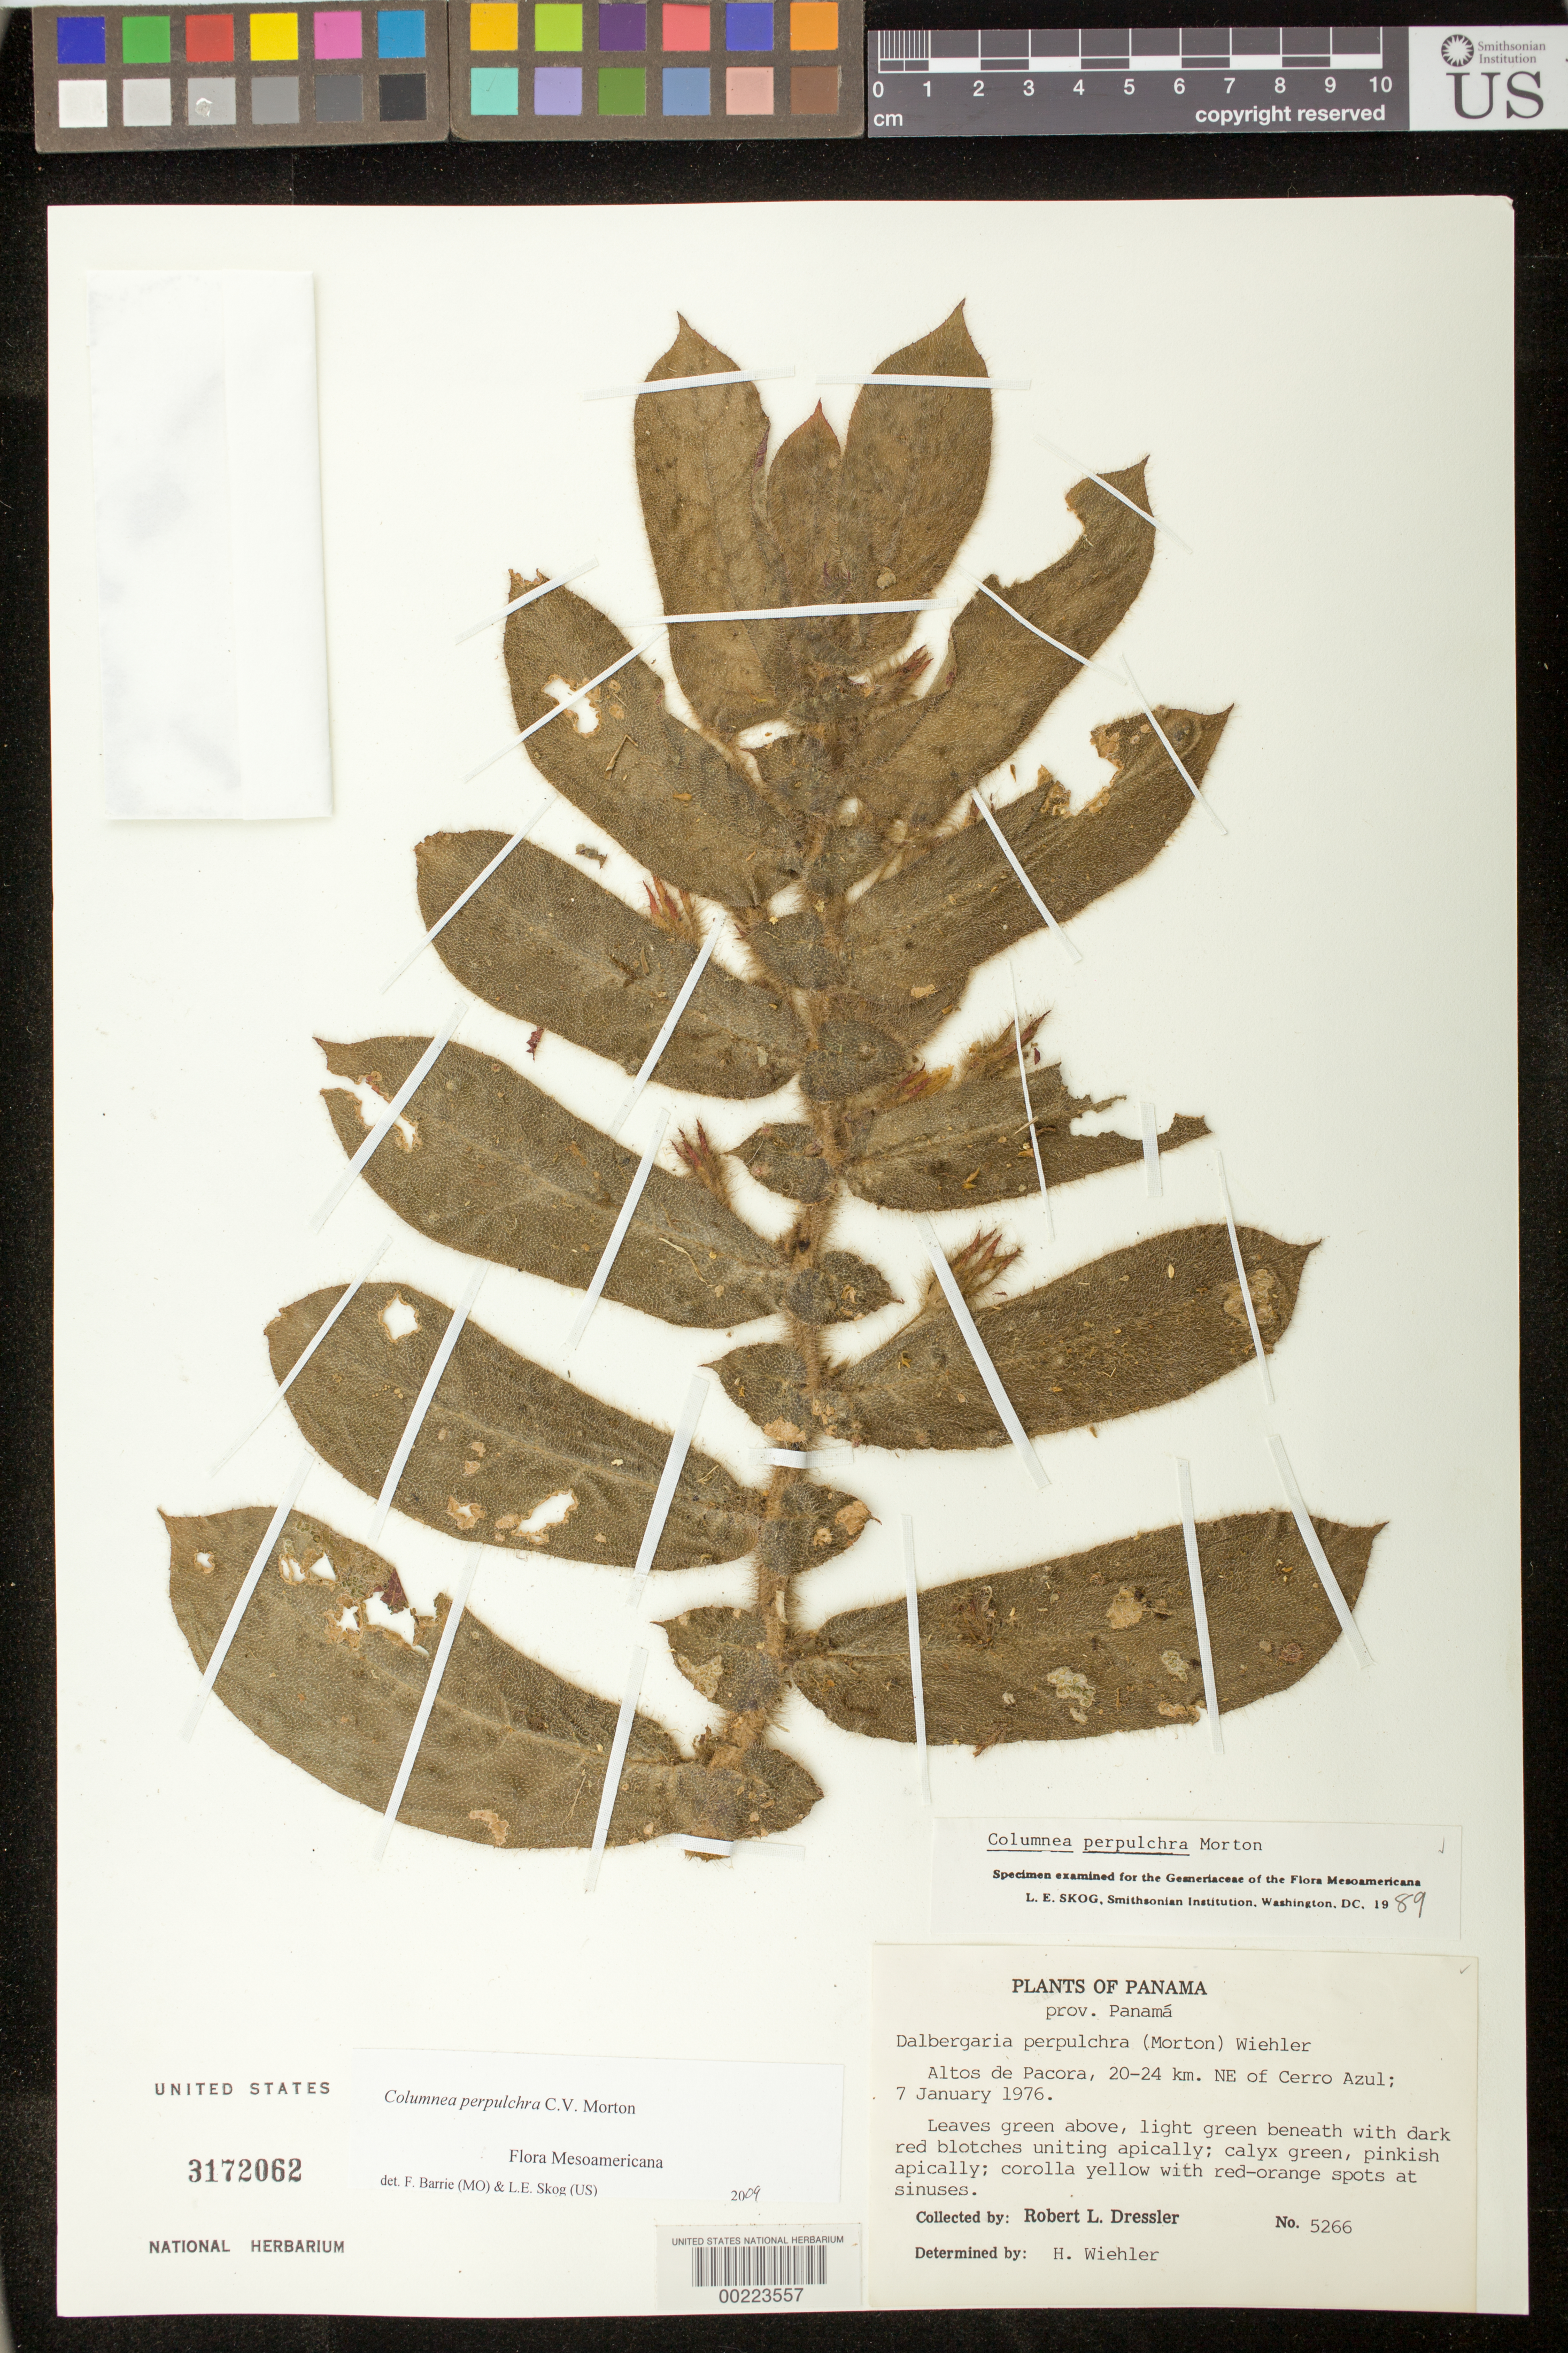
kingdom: Plantae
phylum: Tracheophyta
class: Magnoliopsida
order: Lamiales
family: Gesneriaceae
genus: Columnea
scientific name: Columnea perpulchra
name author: C.V. Morton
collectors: R. Dressler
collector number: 5266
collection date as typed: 07 Jan 1976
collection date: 1976-01-07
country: Panama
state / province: Panamá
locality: Altos de Pacora, 20-24 km NE of Cerro Azul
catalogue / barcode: US 3172062